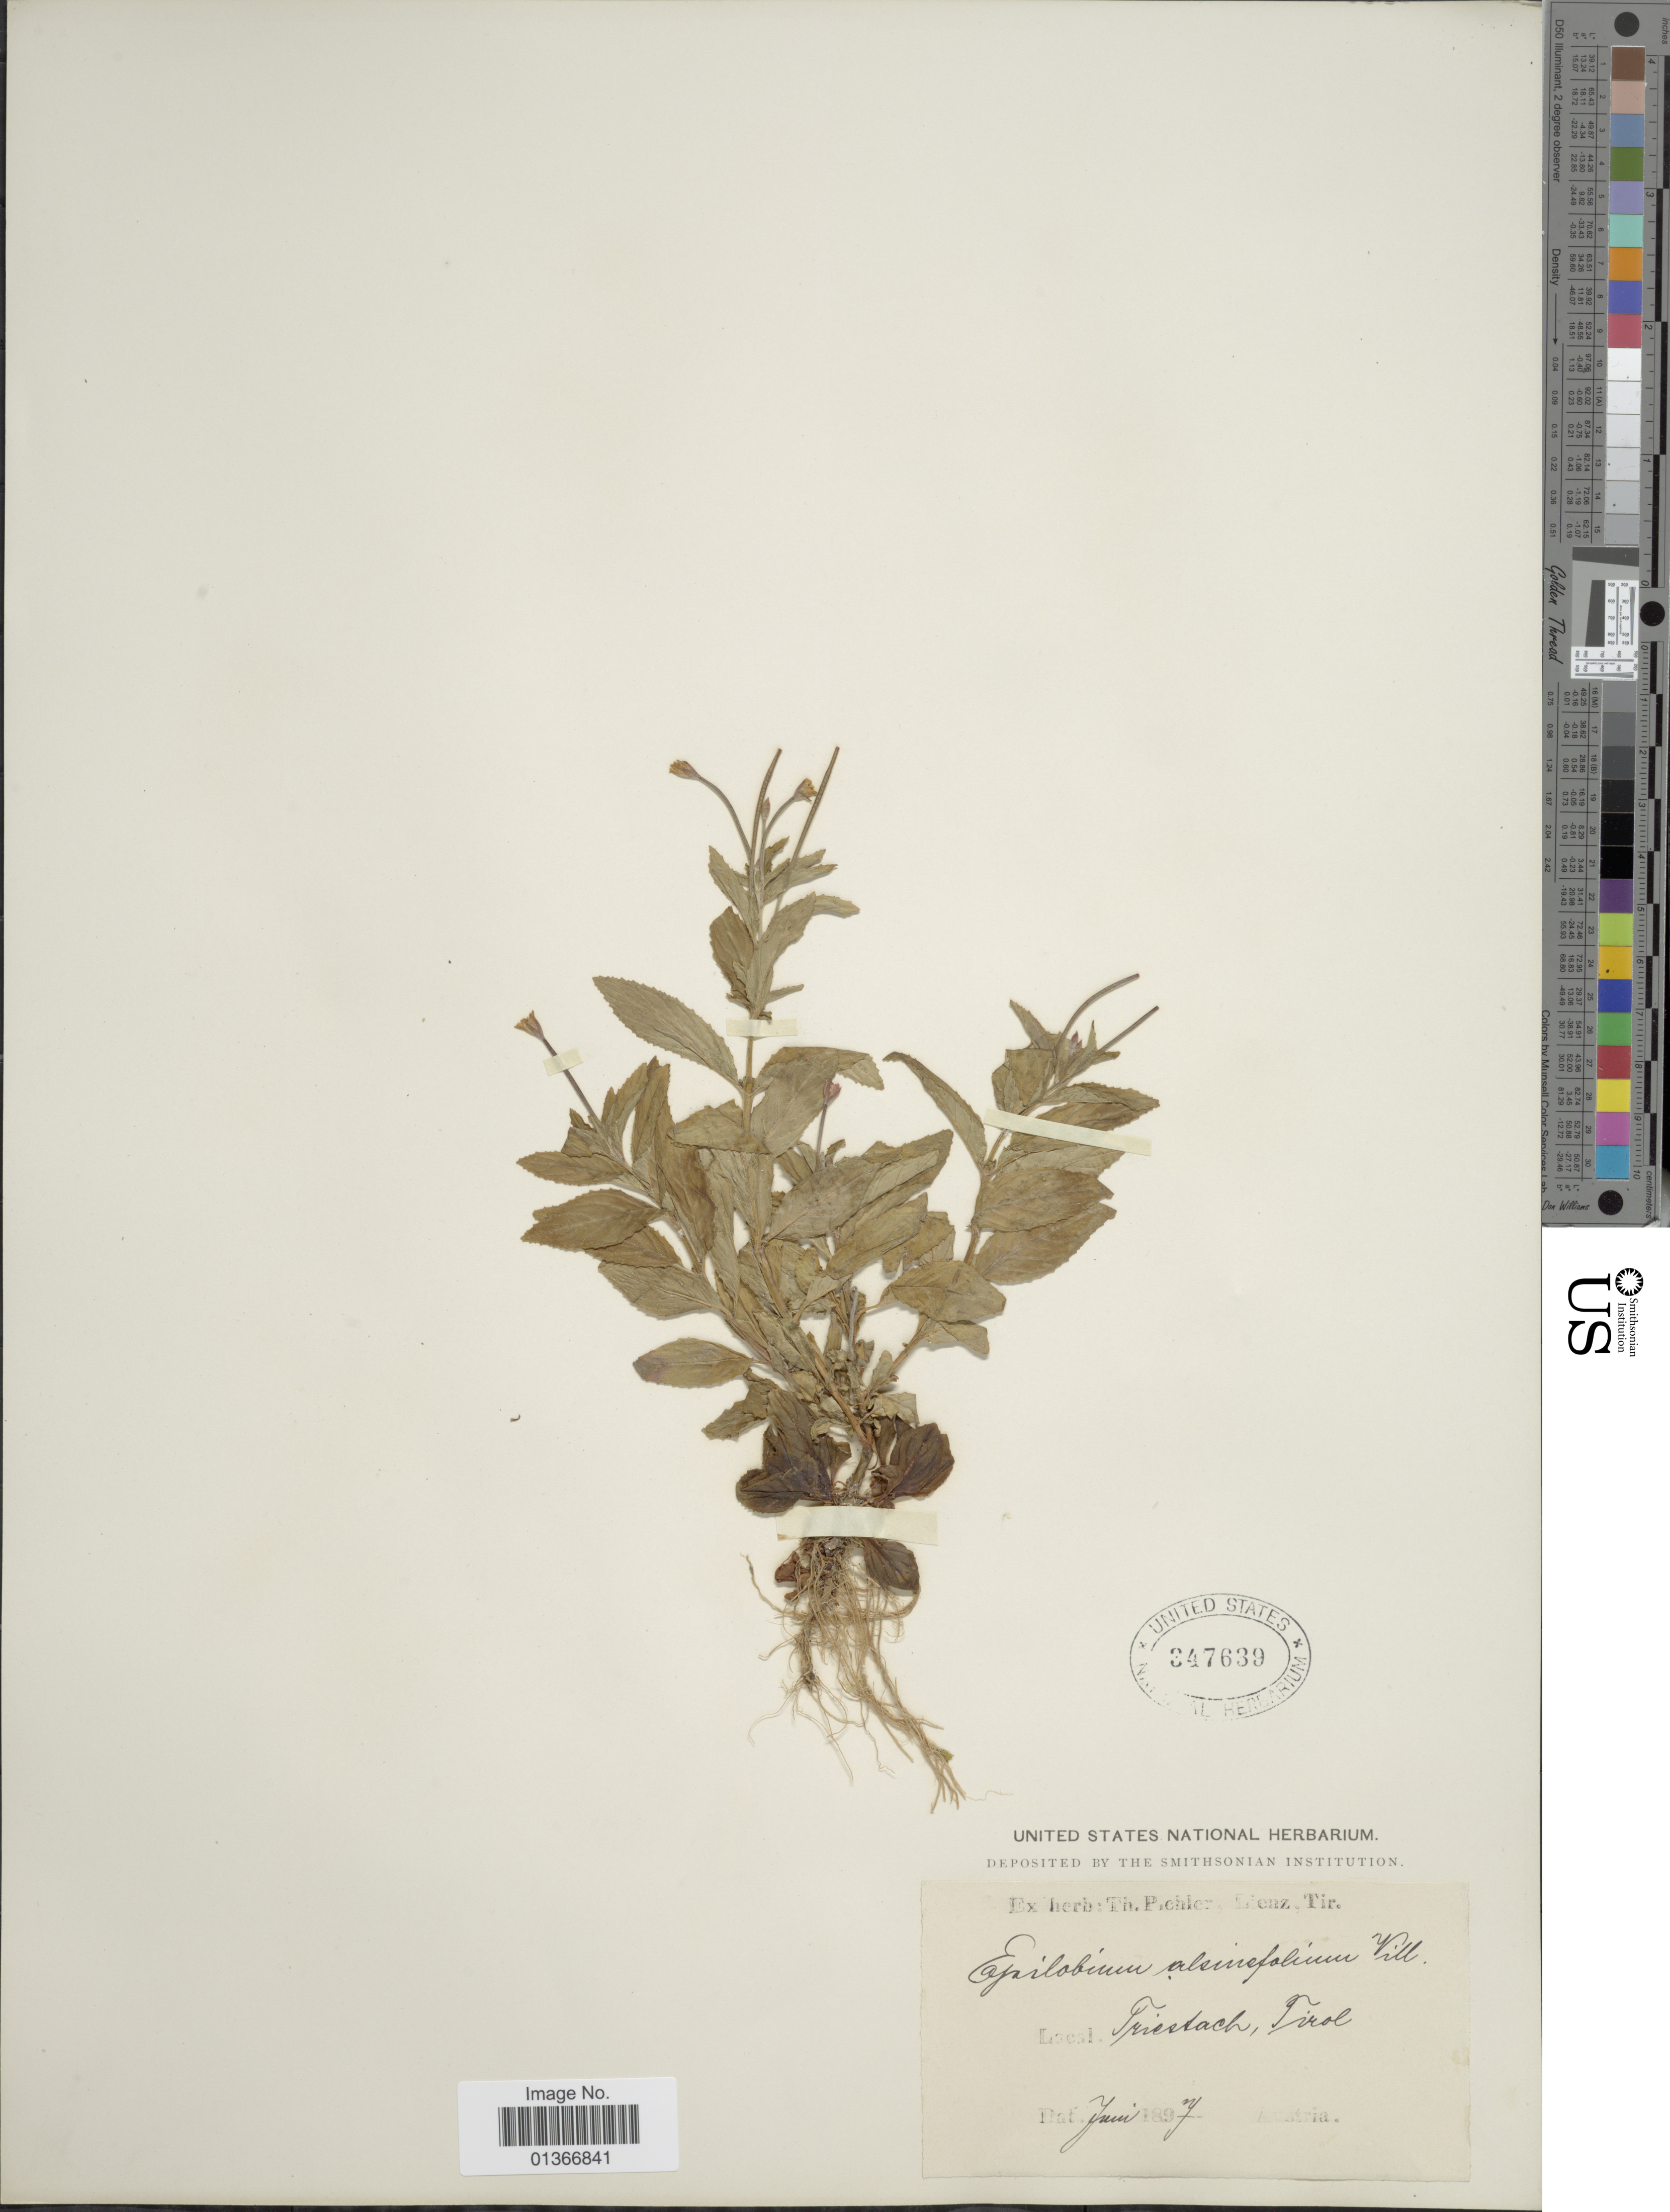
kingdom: Plantae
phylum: Tracheophyta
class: Magnoliopsida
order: Myrtales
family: Onagraceae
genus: Epilobium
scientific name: Epilobium alsinifolium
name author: Vill.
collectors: ex herb. T. Pichler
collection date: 1897-06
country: Austria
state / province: Tirol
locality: Tristach.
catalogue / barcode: US 347639